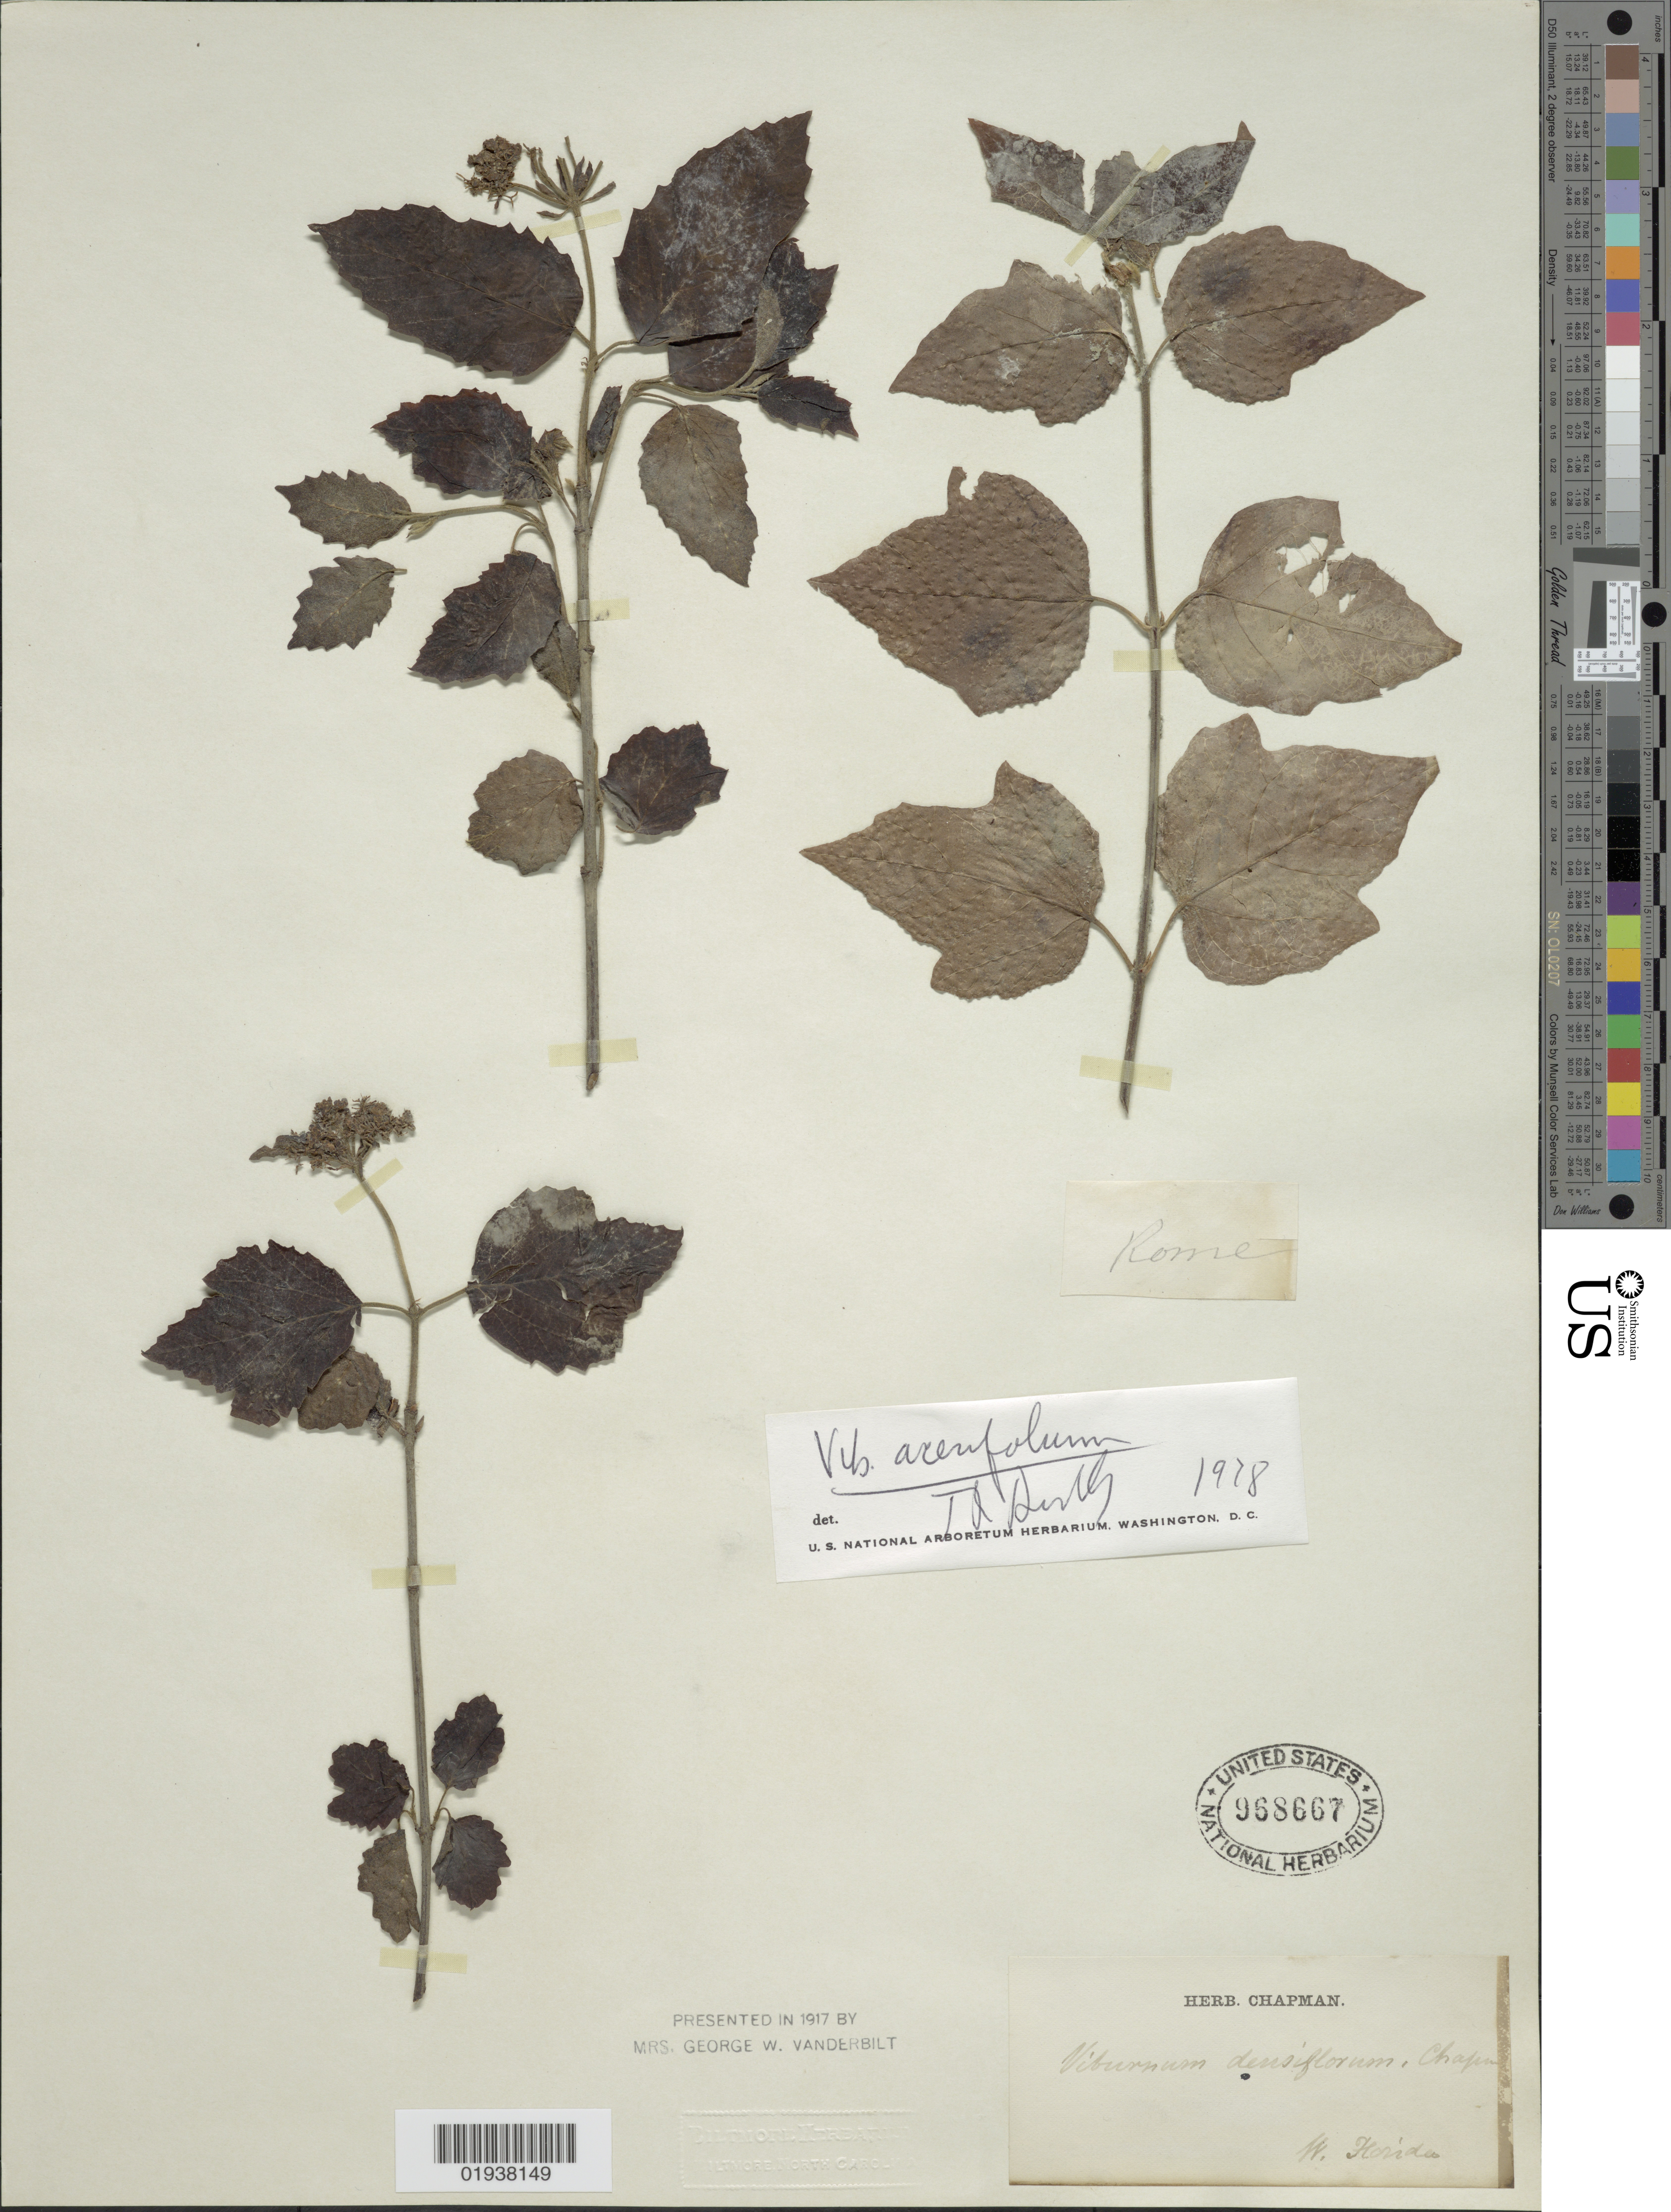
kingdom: Plantae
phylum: Tracheophyta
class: Magnoliopsida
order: Dipsacales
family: Viburnaceae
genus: Viburnum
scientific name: Viburnum acerifolium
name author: L.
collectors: ex herb. Chapman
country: United States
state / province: Florida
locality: W. Florida.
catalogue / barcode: US 968667